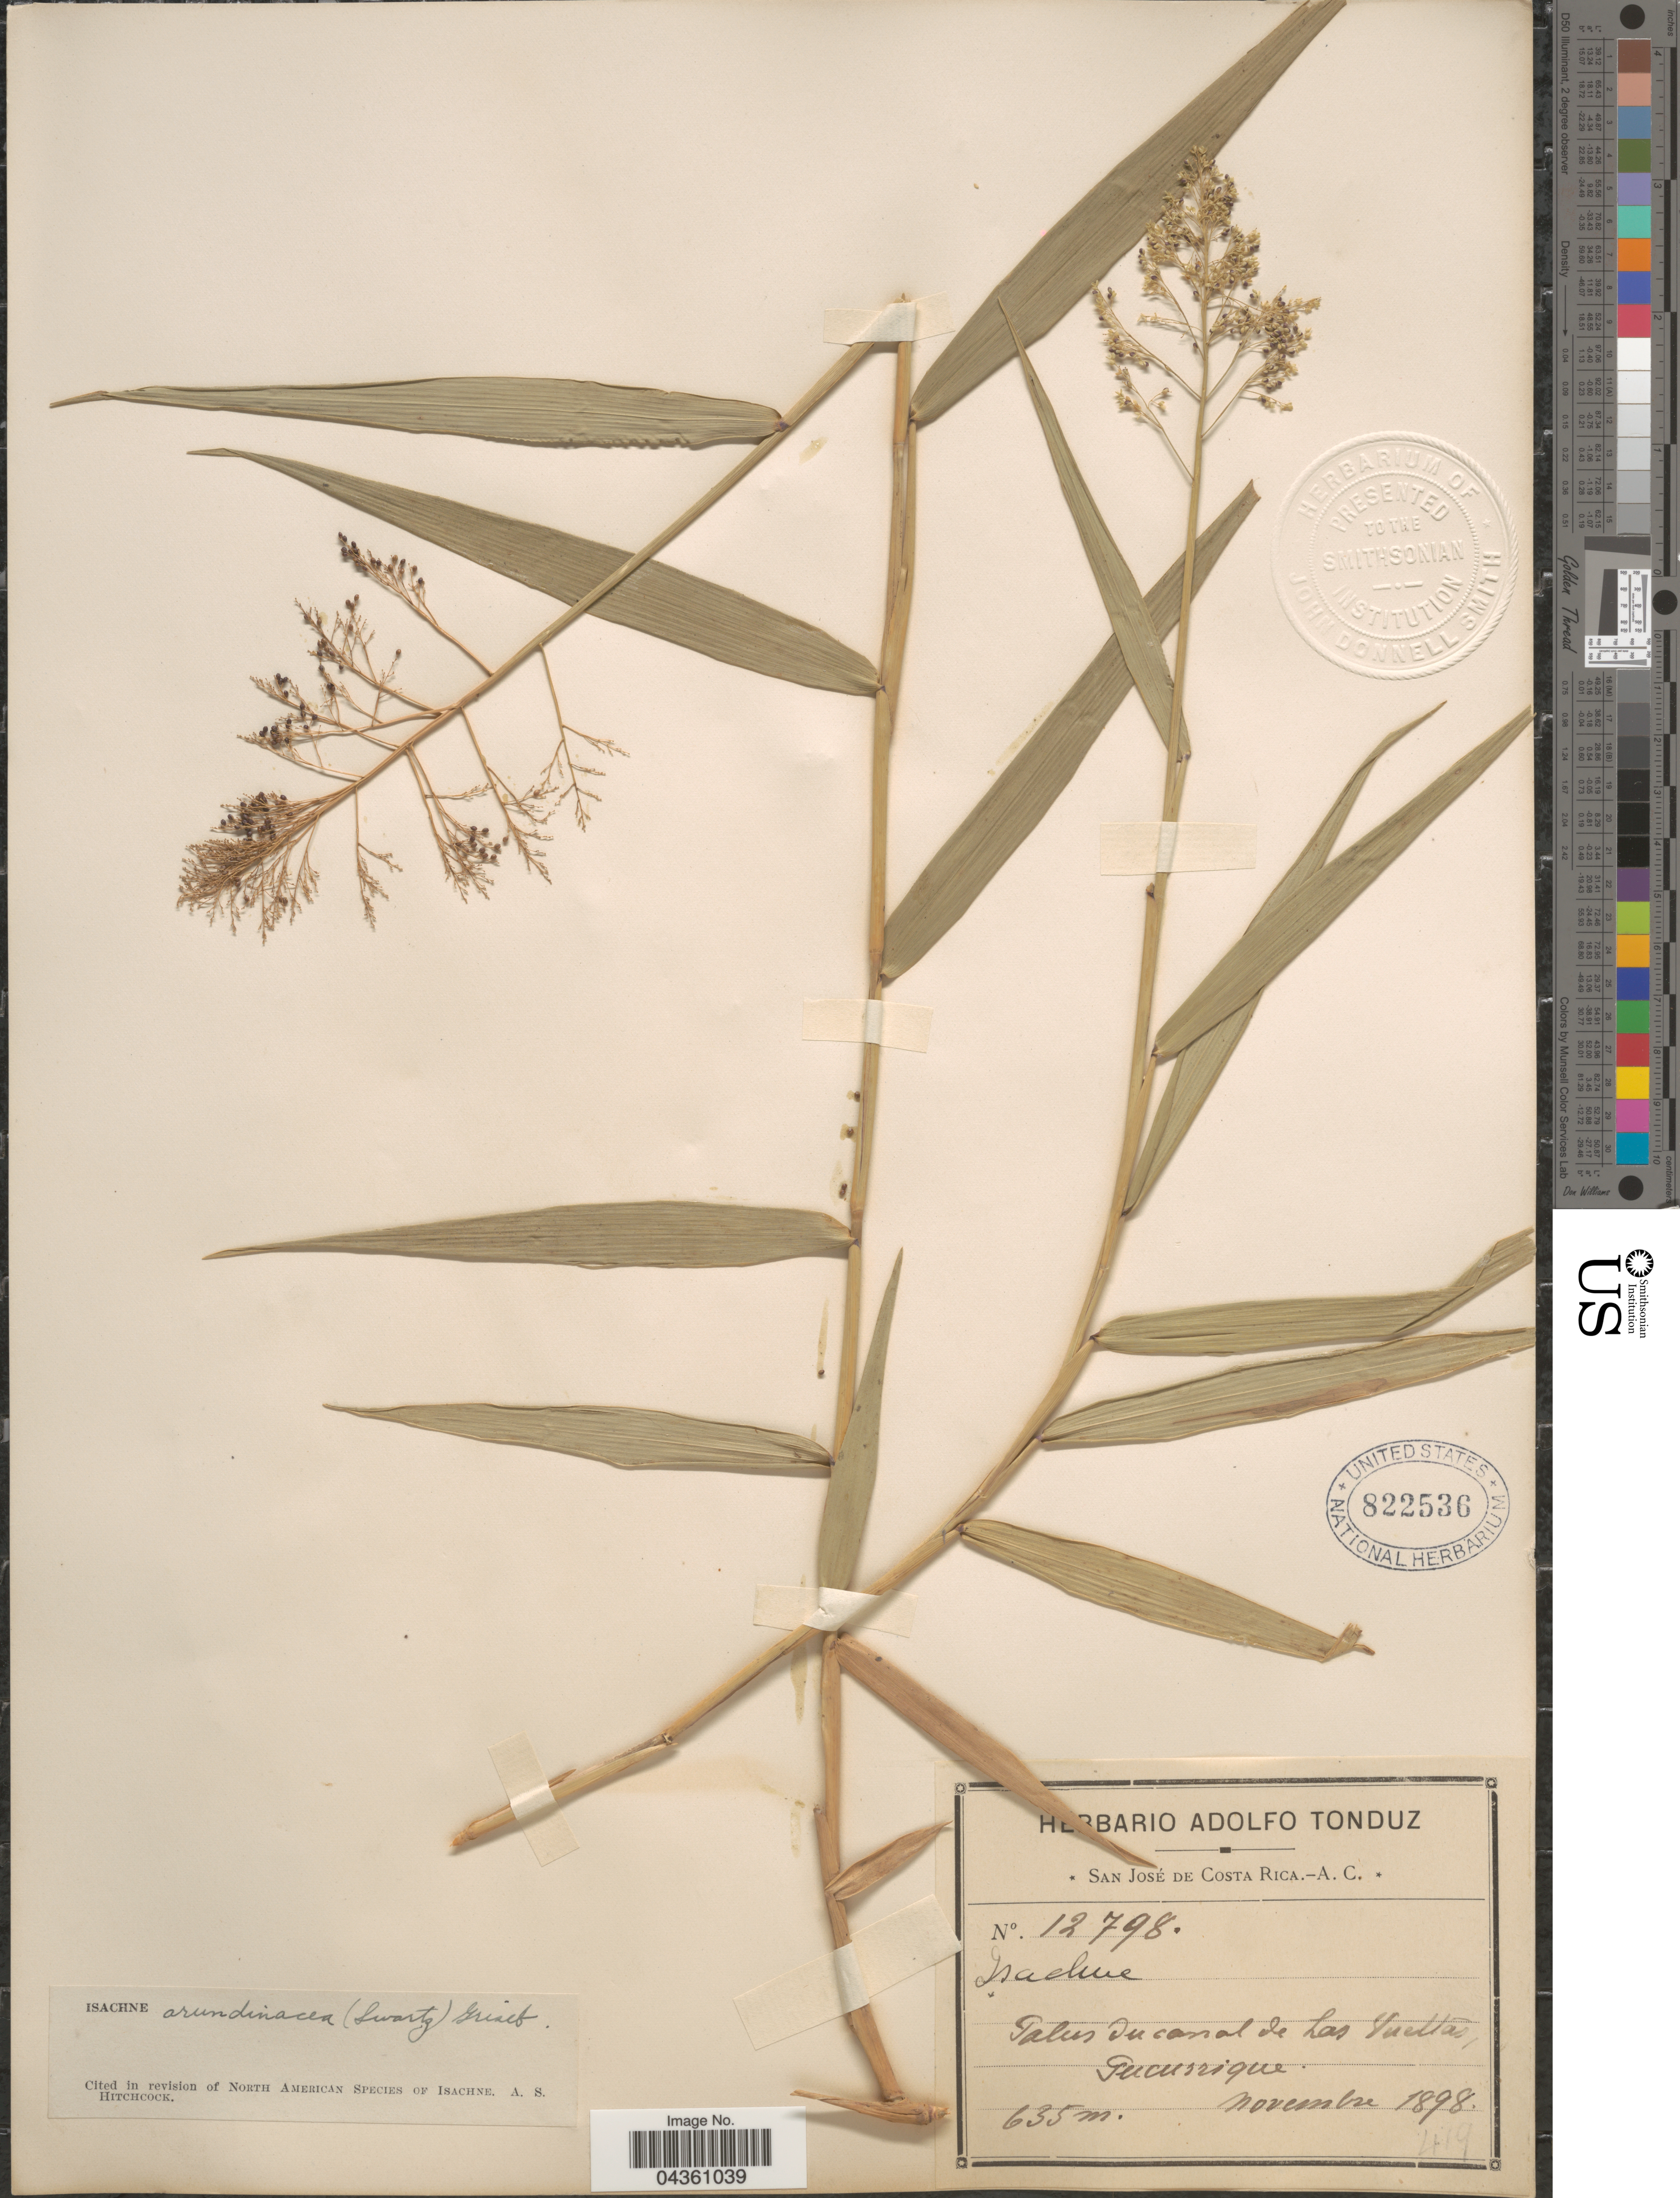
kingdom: Plantae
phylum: Tracheophyta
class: Liliopsida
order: Poales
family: Poaceae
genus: Isachne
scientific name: Isachne arundinacea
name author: (Sw.) Griseb.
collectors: A. Tonduz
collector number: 12798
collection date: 1898-11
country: Costa Rica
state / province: San José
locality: Talus du canal de Las Vueltas, Tucurrique.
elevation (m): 635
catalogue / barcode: US 822536